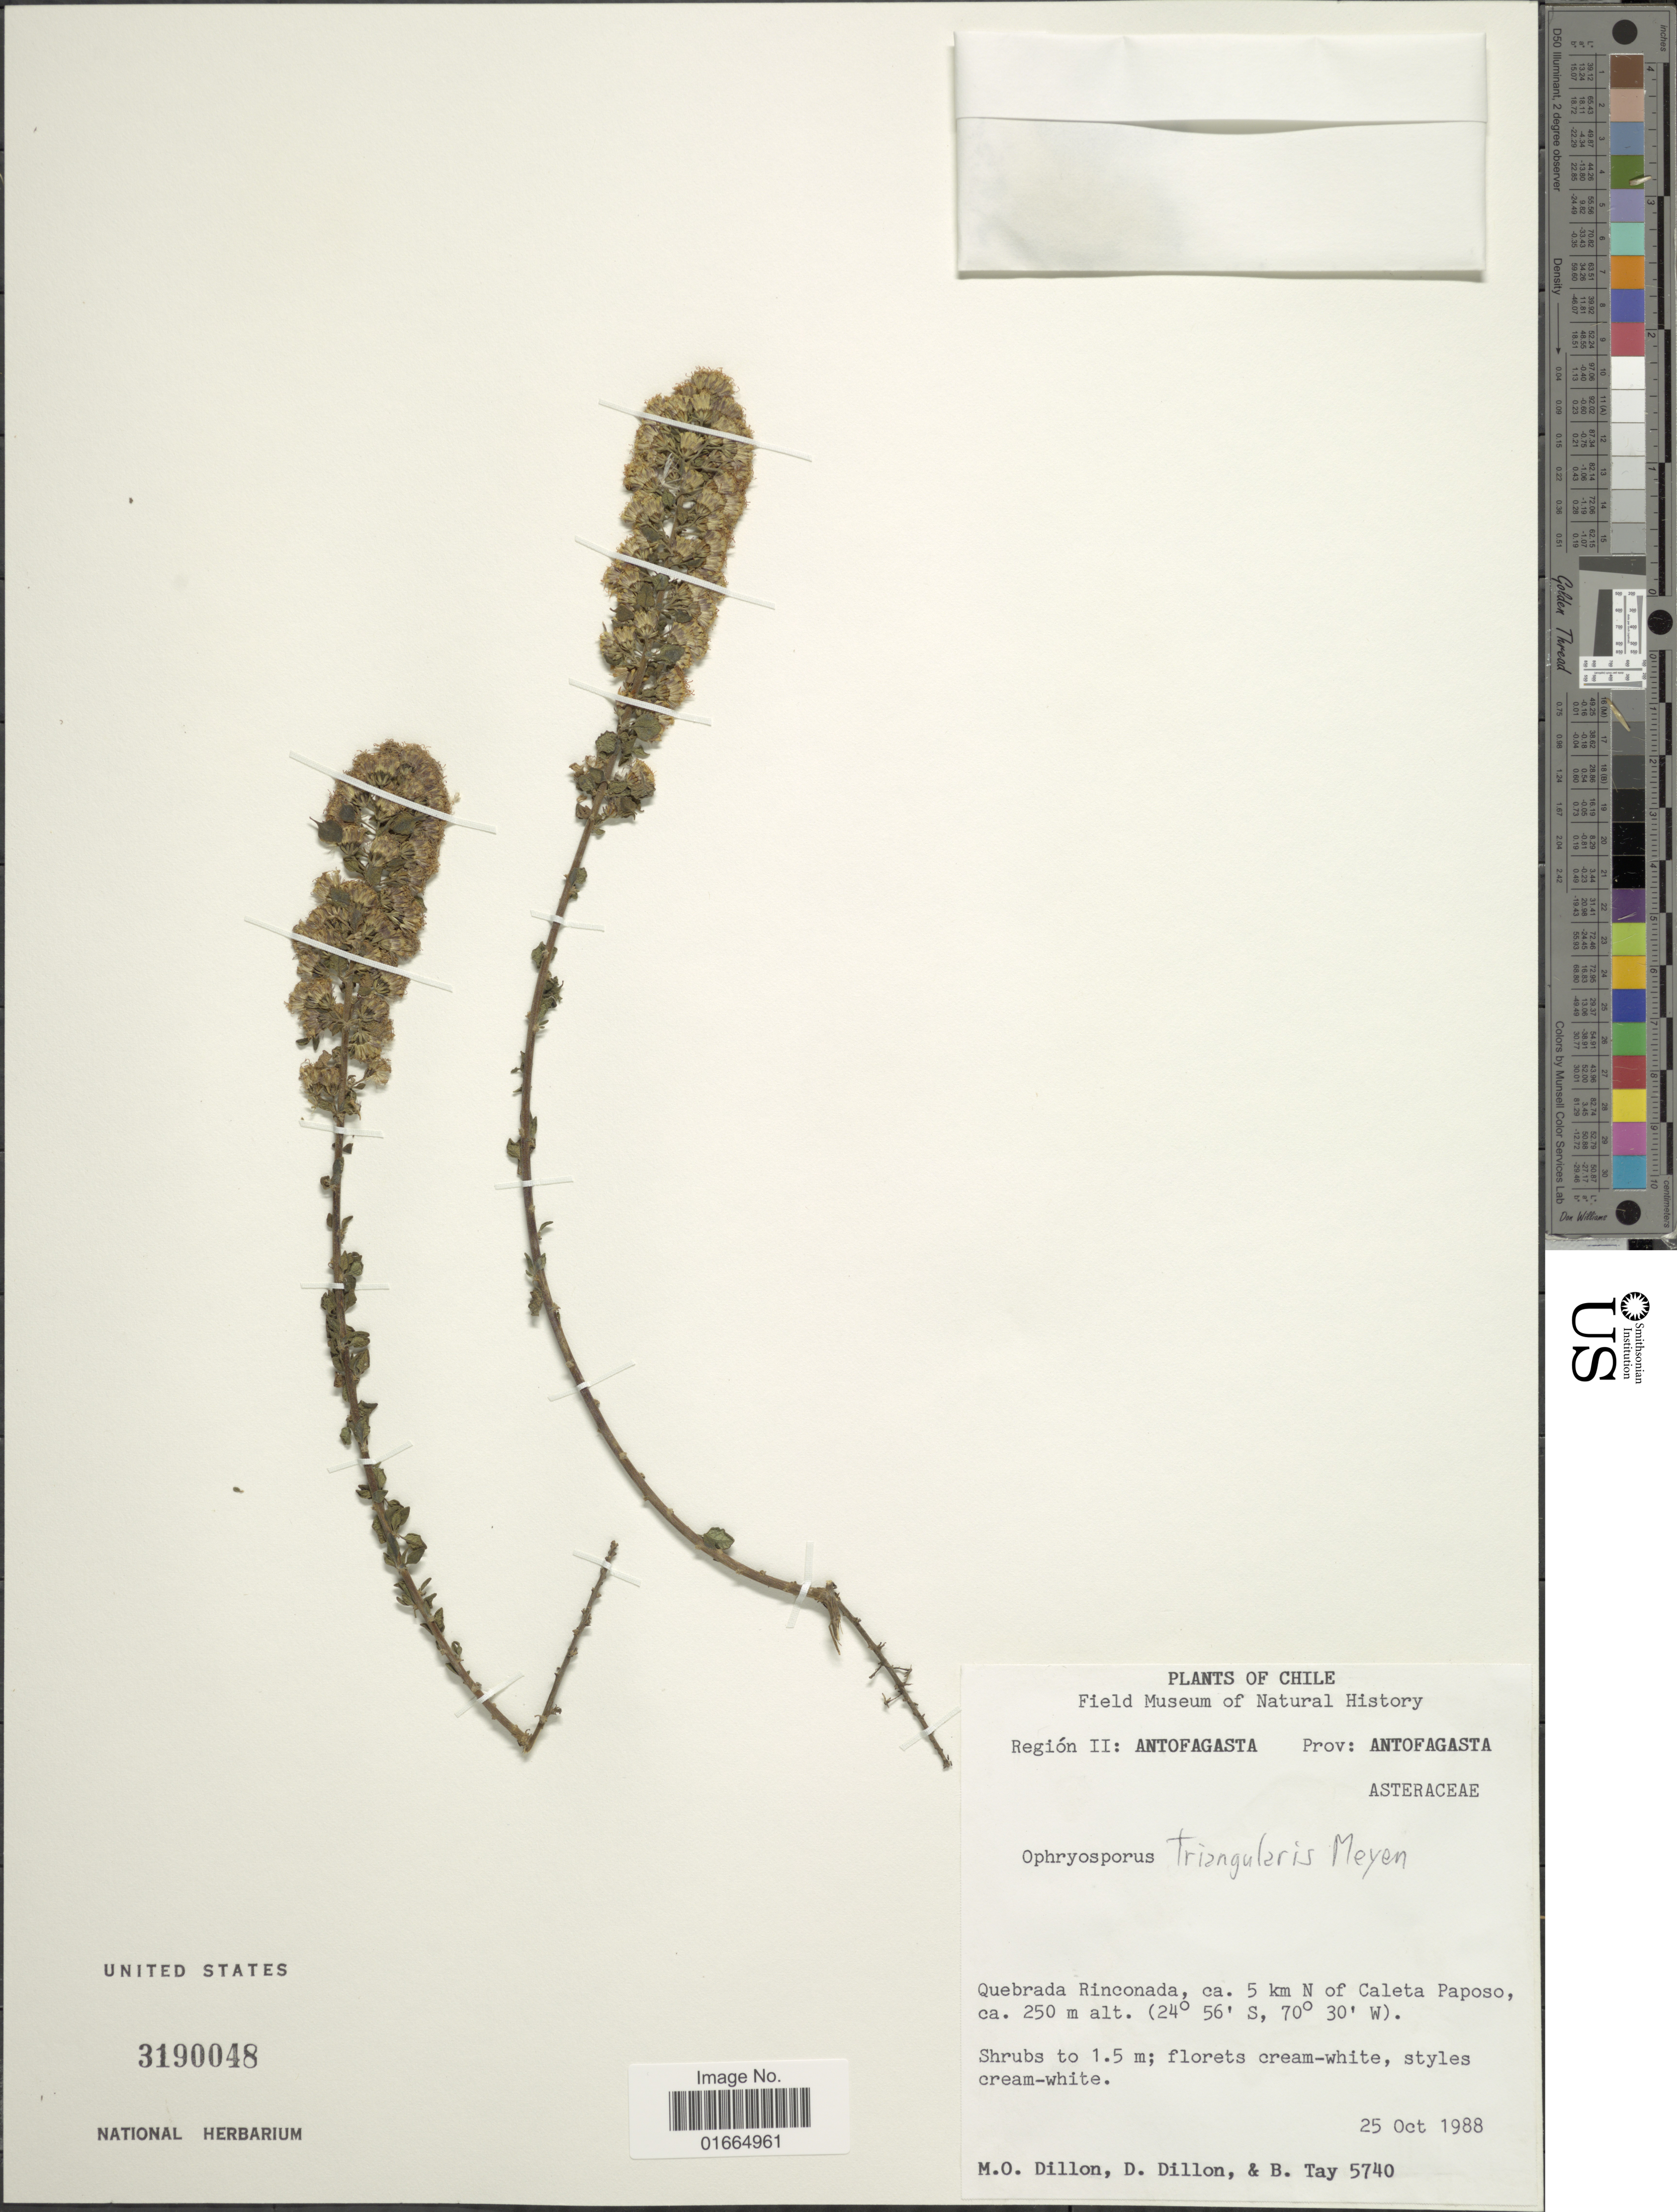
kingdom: Plantae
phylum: Tracheophyta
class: Magnoliopsida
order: Asterales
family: Asteraceae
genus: Ophryosporus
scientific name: Ophryosporus triangularis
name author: Meyen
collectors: M. O. Dillon, D. Dillon & B. Tay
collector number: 5740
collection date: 1988-10-25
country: Chile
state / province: Antofagasta (II)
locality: Región II: Antogafasta. Prov: Antofagasta. Quebrada Rinconada, ca. 5 km N of Caleta paposo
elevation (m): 250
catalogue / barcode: US 3190048